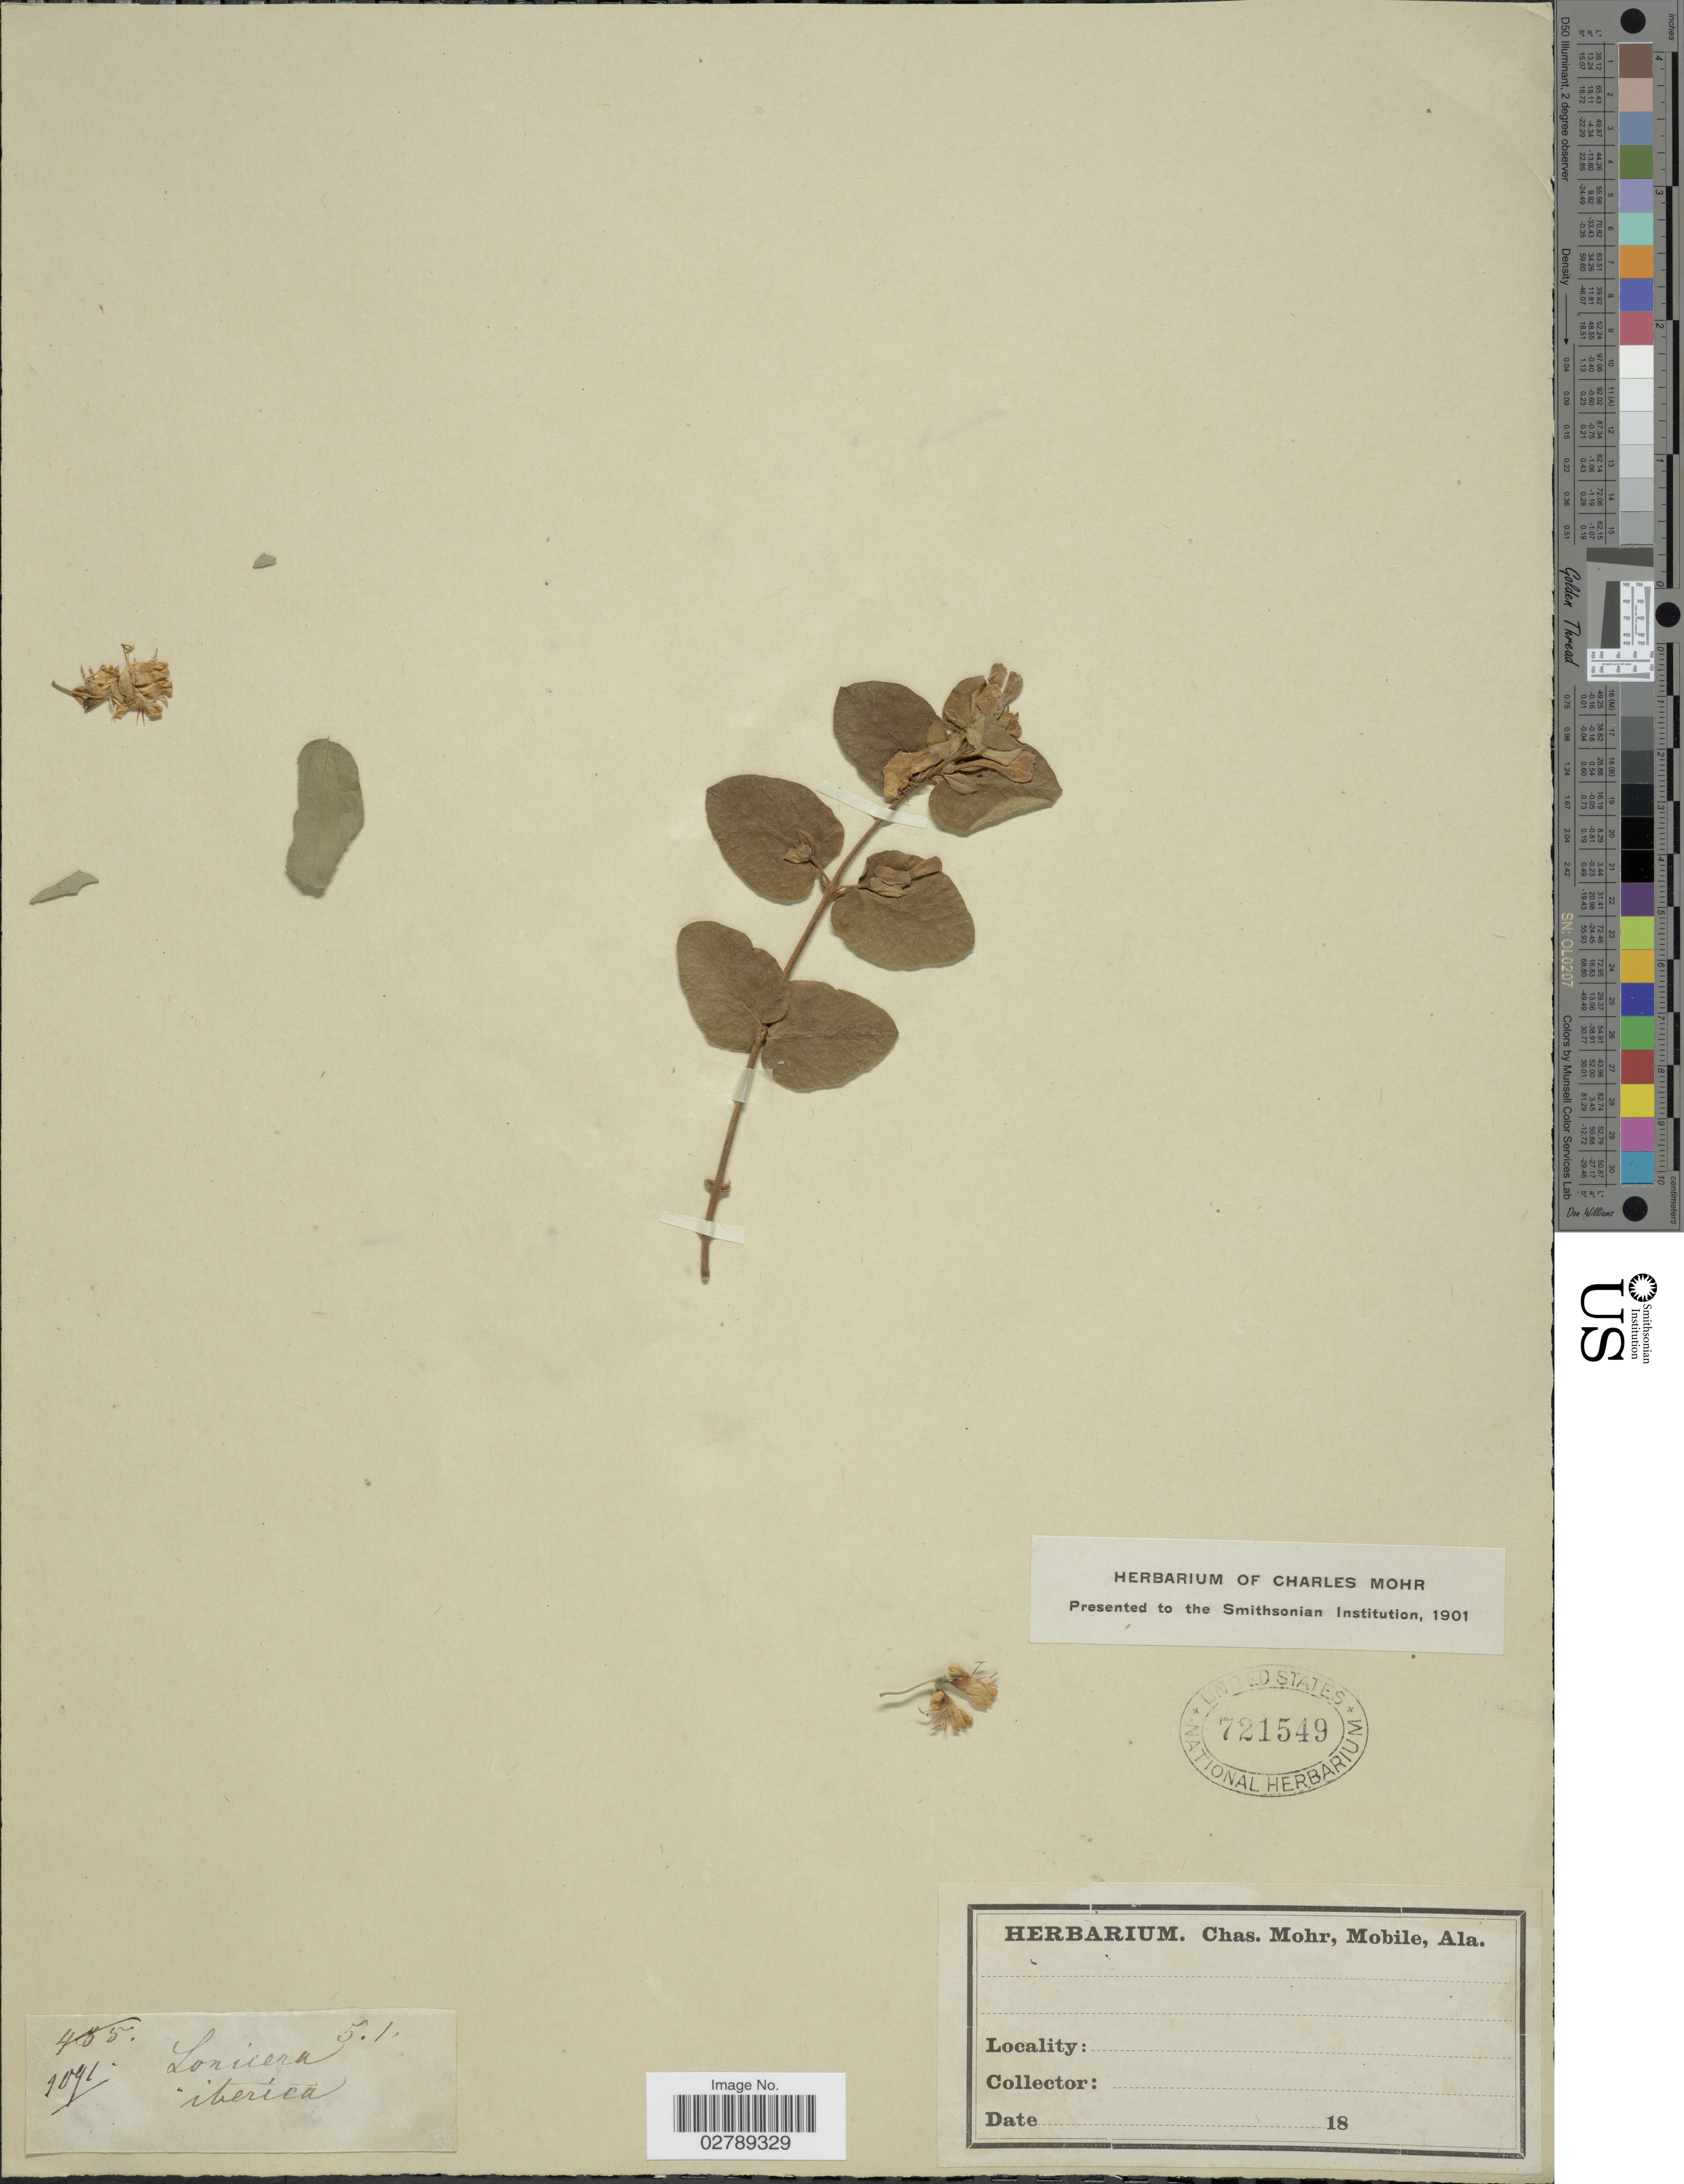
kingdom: Plantae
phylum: Tracheophyta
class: Magnoliopsida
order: Dipsacales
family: Caprifoliaceae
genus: Lonicera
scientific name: Lonicera iberica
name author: M. Bieb.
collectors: Mohr, C. T. (herbarium)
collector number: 1091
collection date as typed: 18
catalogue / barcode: US 721549